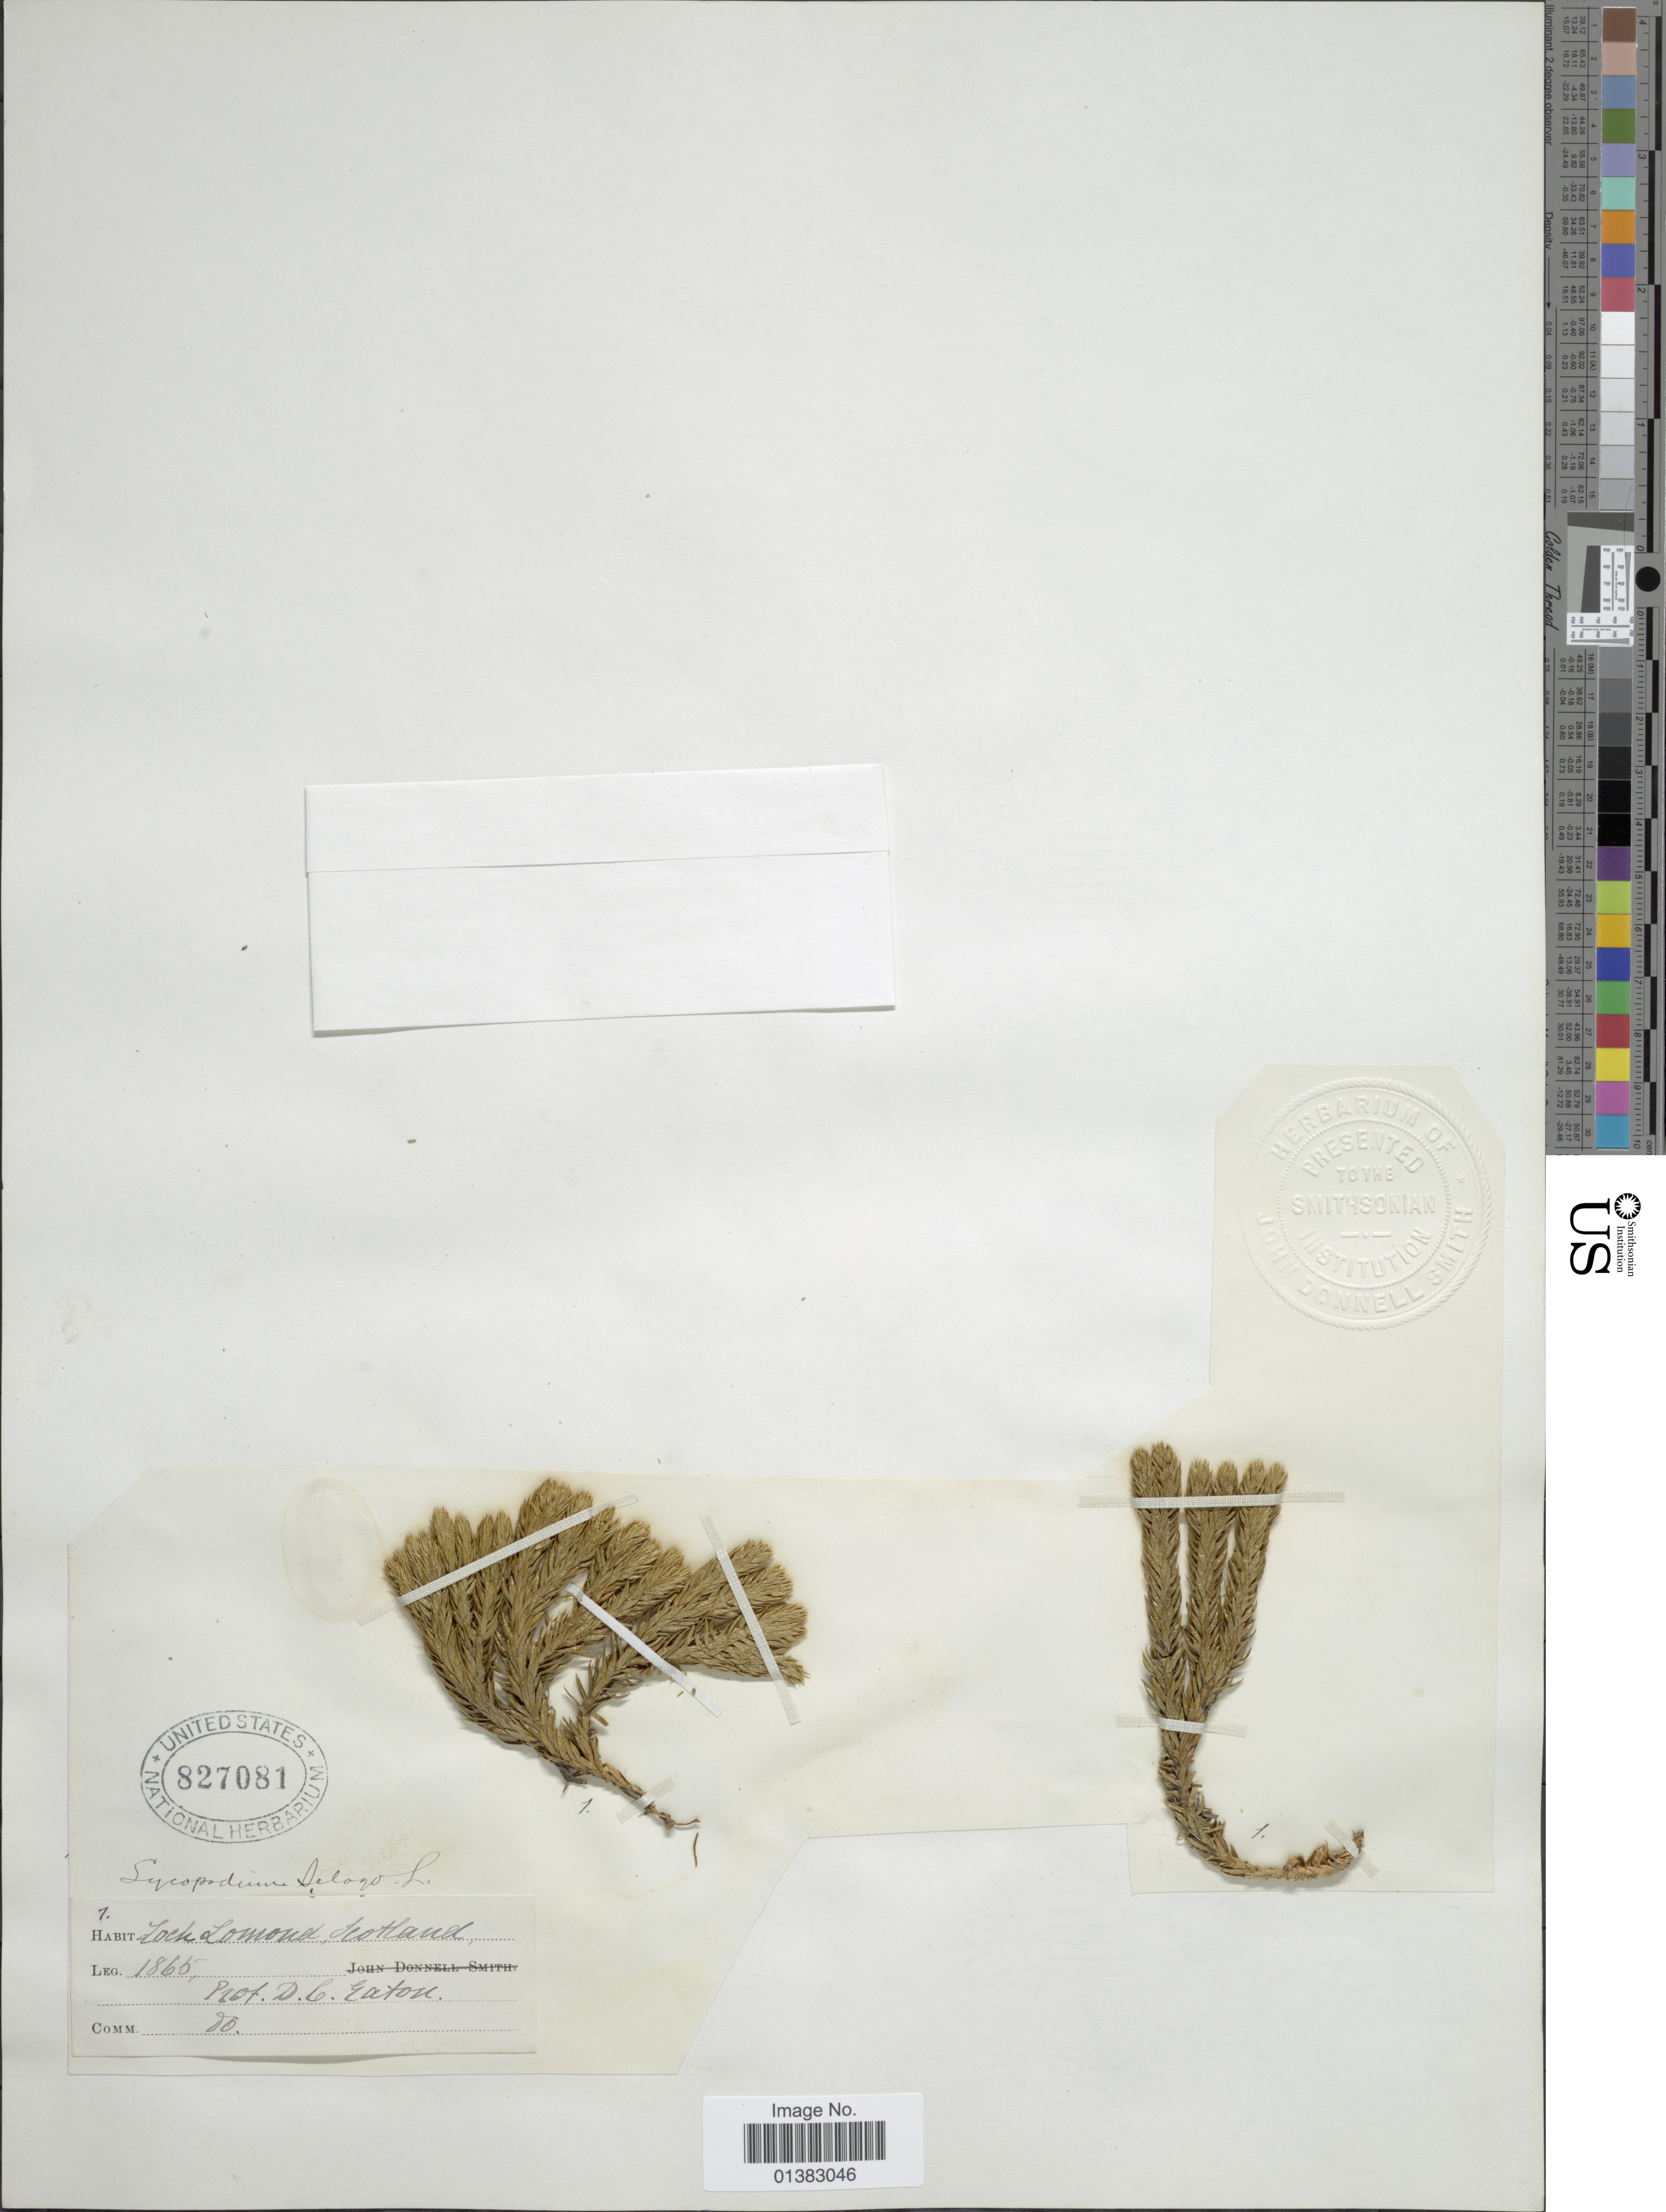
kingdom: Plantae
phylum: Tracheophyta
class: Lycopodiopsida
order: Lycopodiales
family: Lycopodiaceae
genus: Huperzia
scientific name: Huperzia selago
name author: (L.) Bernh. ex Schrank & Mart.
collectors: D. Eaton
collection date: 1865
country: United Kingdom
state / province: Scotland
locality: Loch Lomond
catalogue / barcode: US 827081